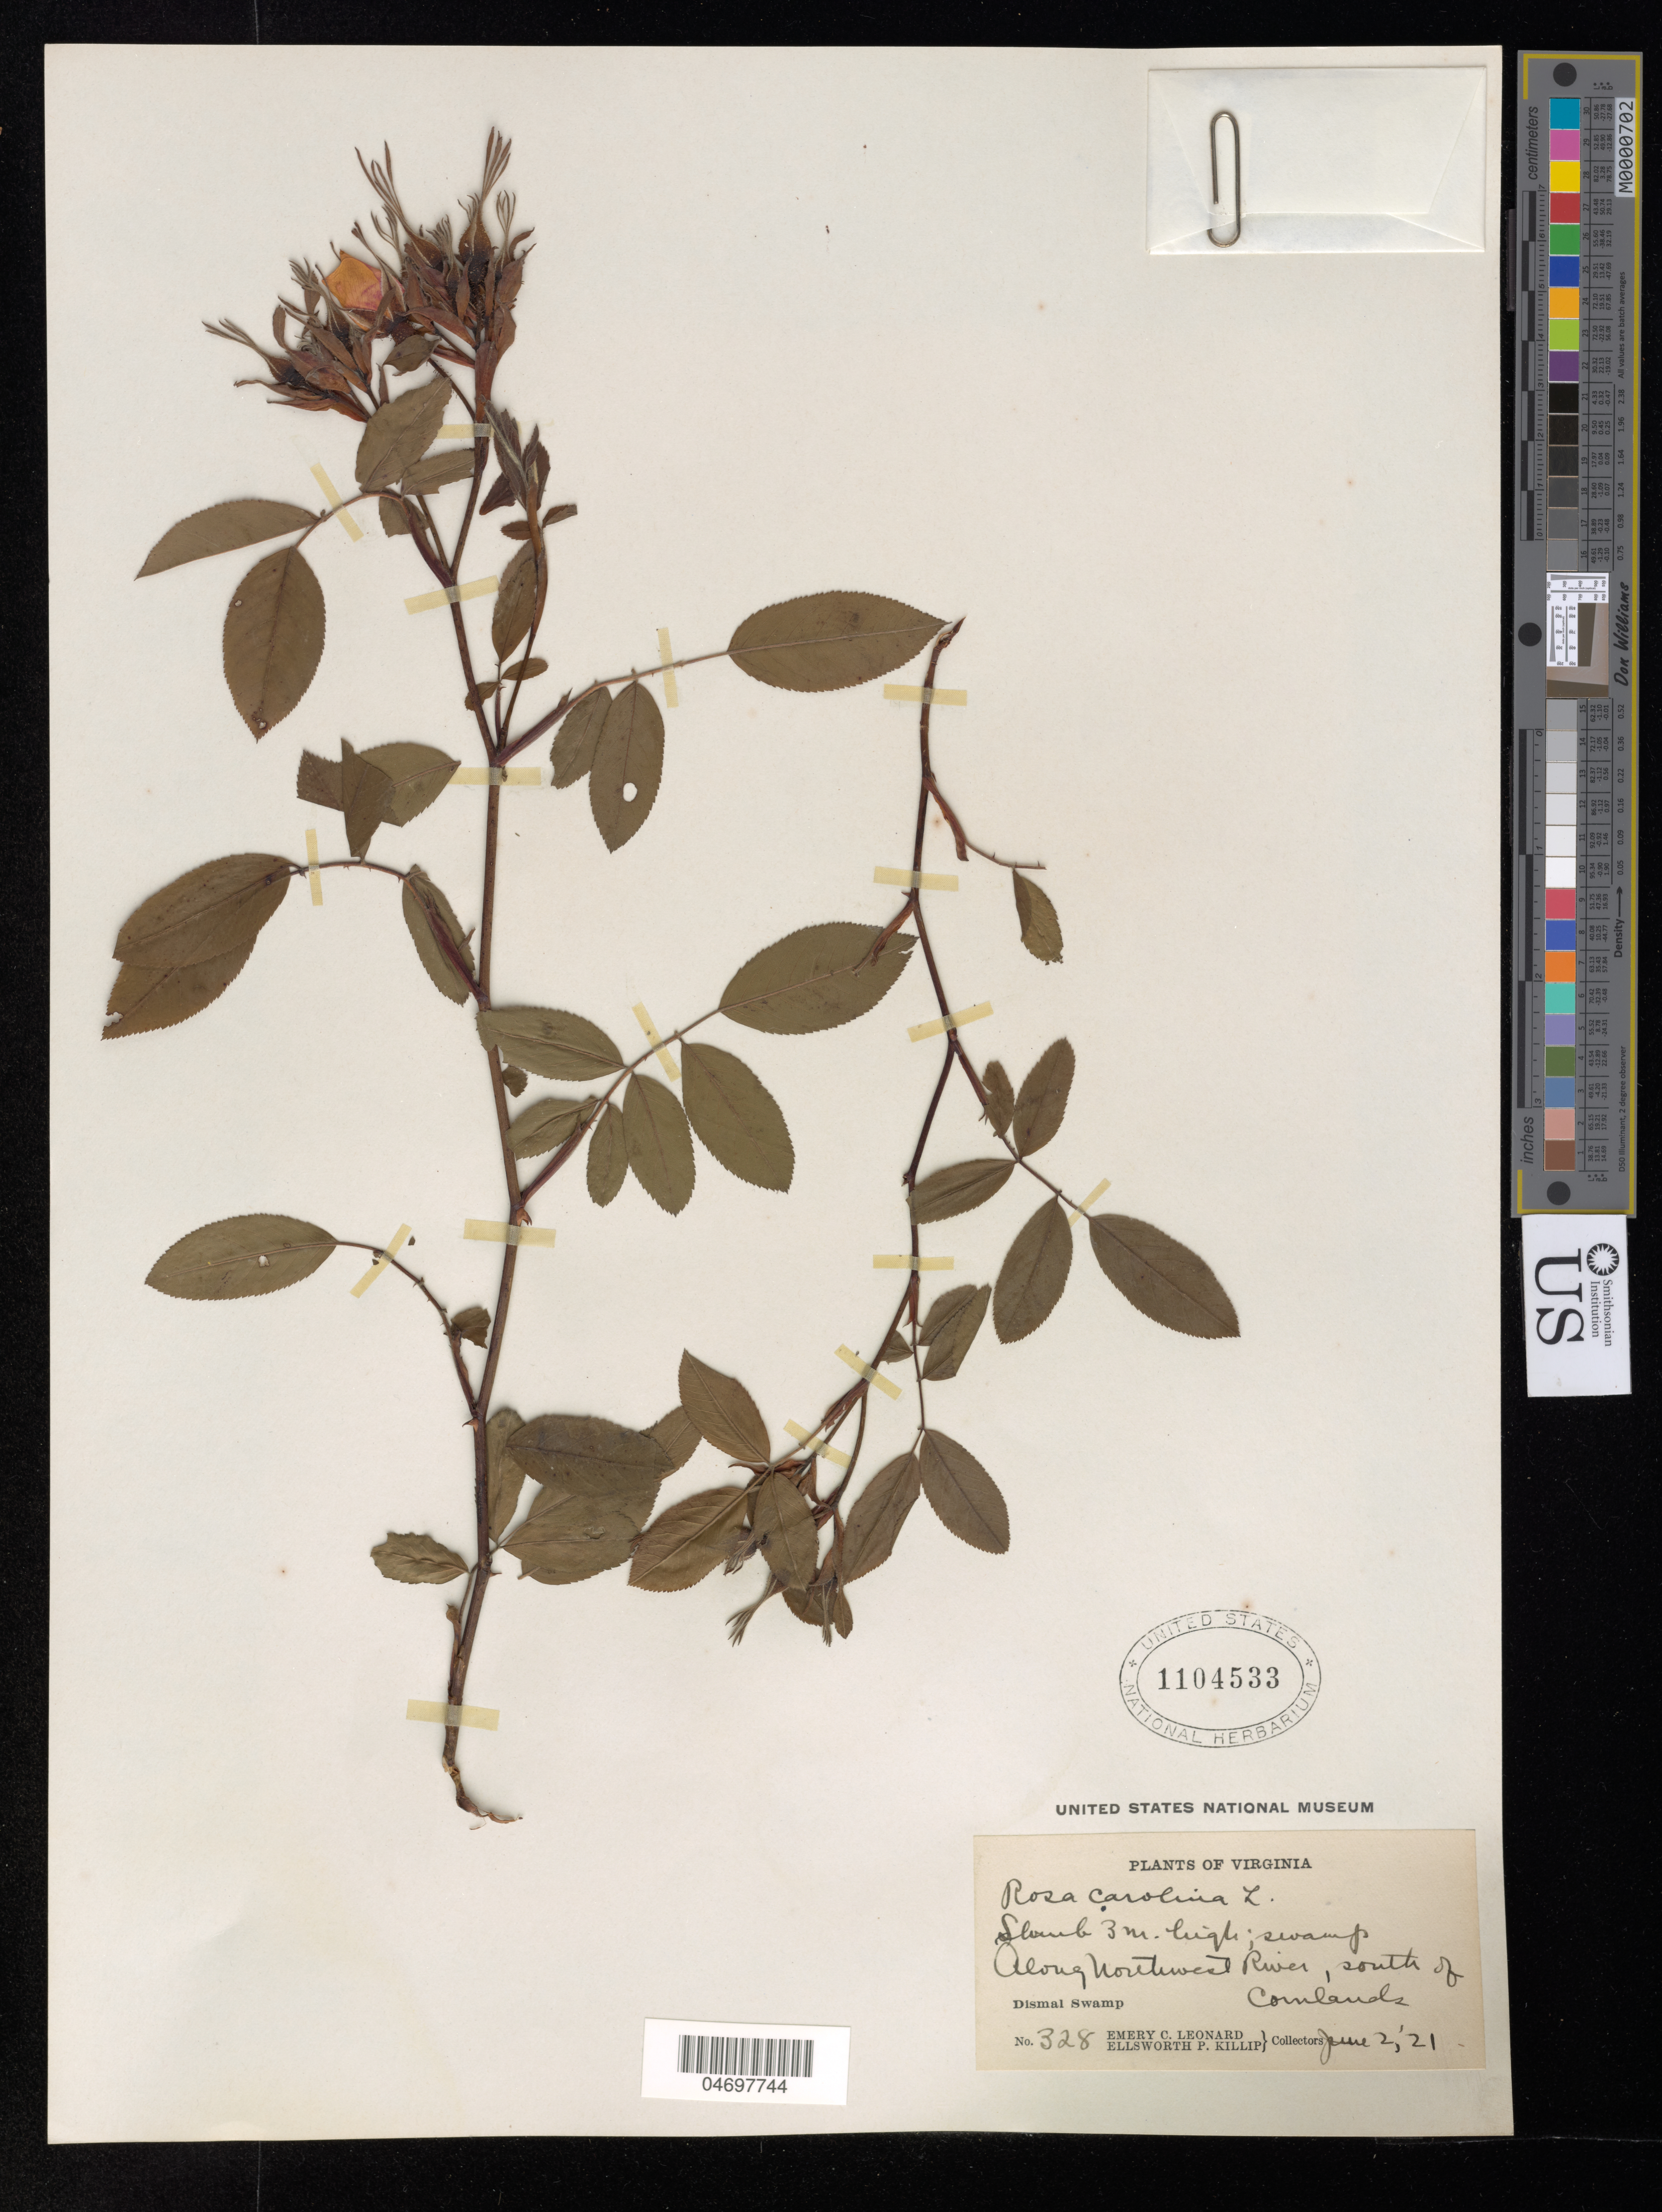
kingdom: Plantae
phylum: Tracheophyta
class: Magnoliopsida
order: Rosales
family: Rosaceae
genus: Rosa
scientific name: Rosa carolina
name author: L.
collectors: E. C. Leonard & E. P. Killip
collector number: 328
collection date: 1921-06-02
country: United States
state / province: Virginia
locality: Northwest River, south of Cornland. Dismal Swamp.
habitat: along river, swamp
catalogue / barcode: US 1104533